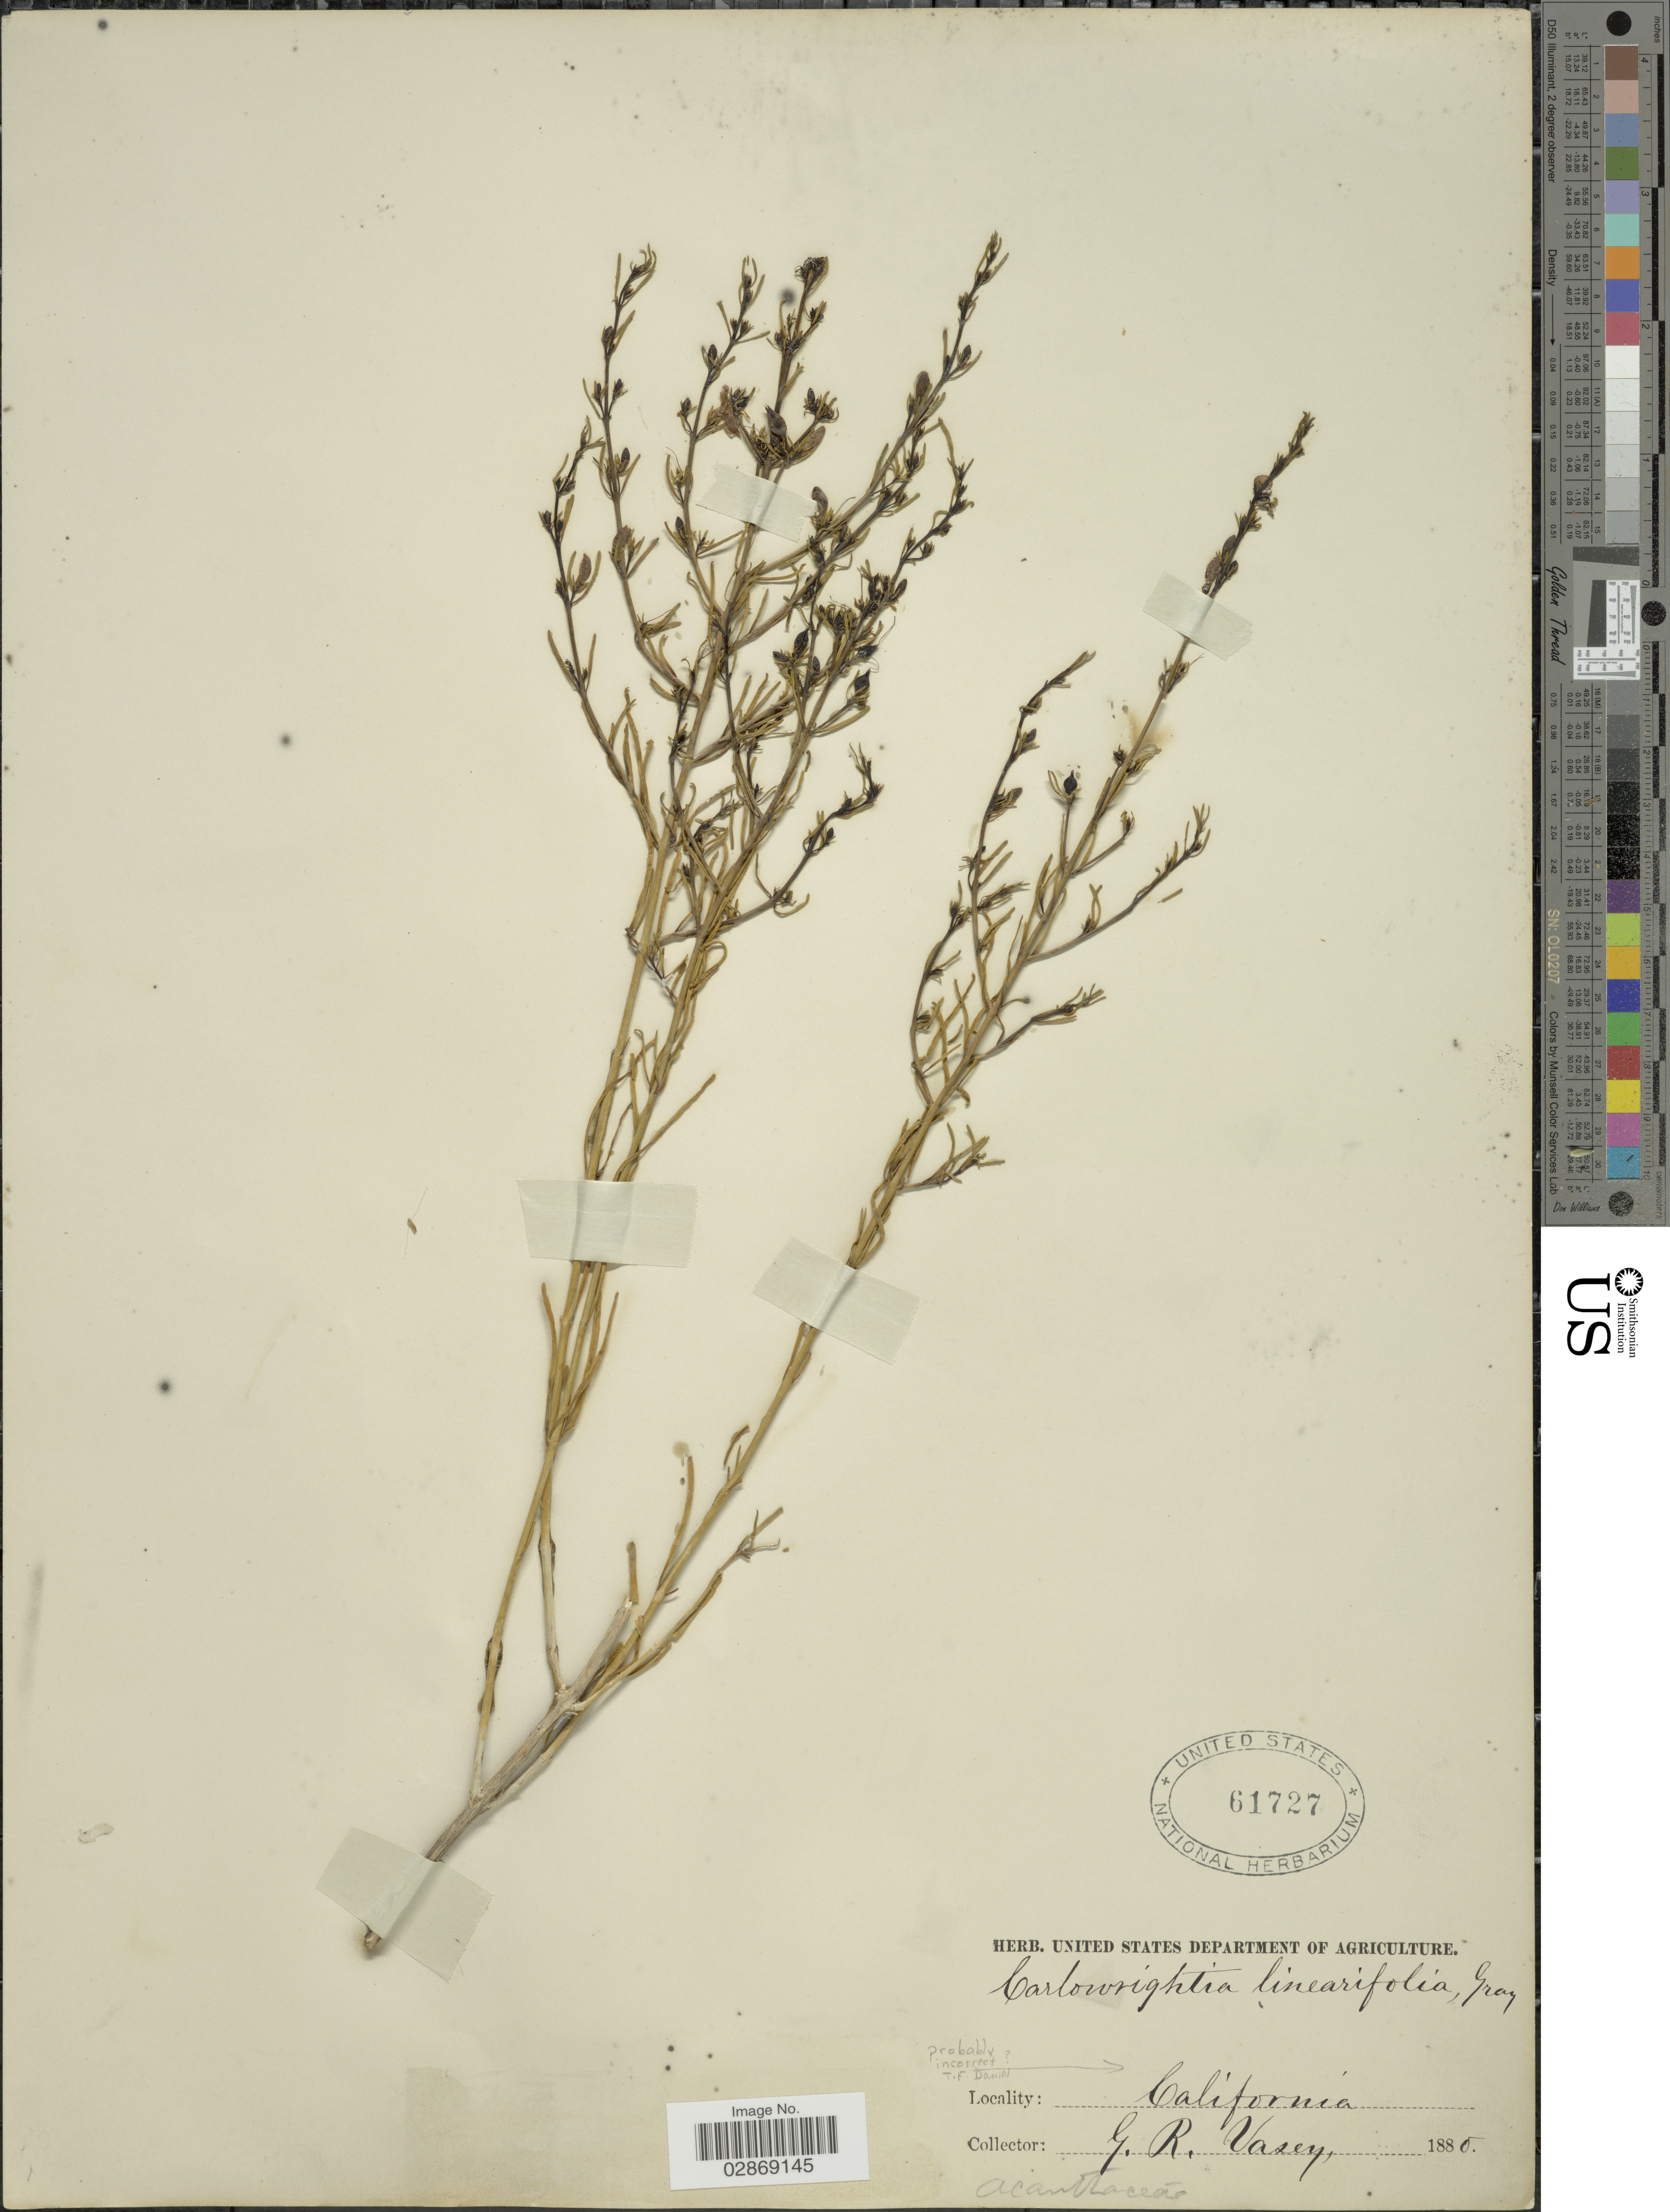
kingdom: Plantae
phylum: Tracheophyta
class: Magnoliopsida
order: Lamiales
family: Acanthaceae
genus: Carlowrightia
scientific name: Carlowrightia linearifolia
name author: (Torr.) A. Gray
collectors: G. R. Vasey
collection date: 1880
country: United States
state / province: California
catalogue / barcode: US 61727